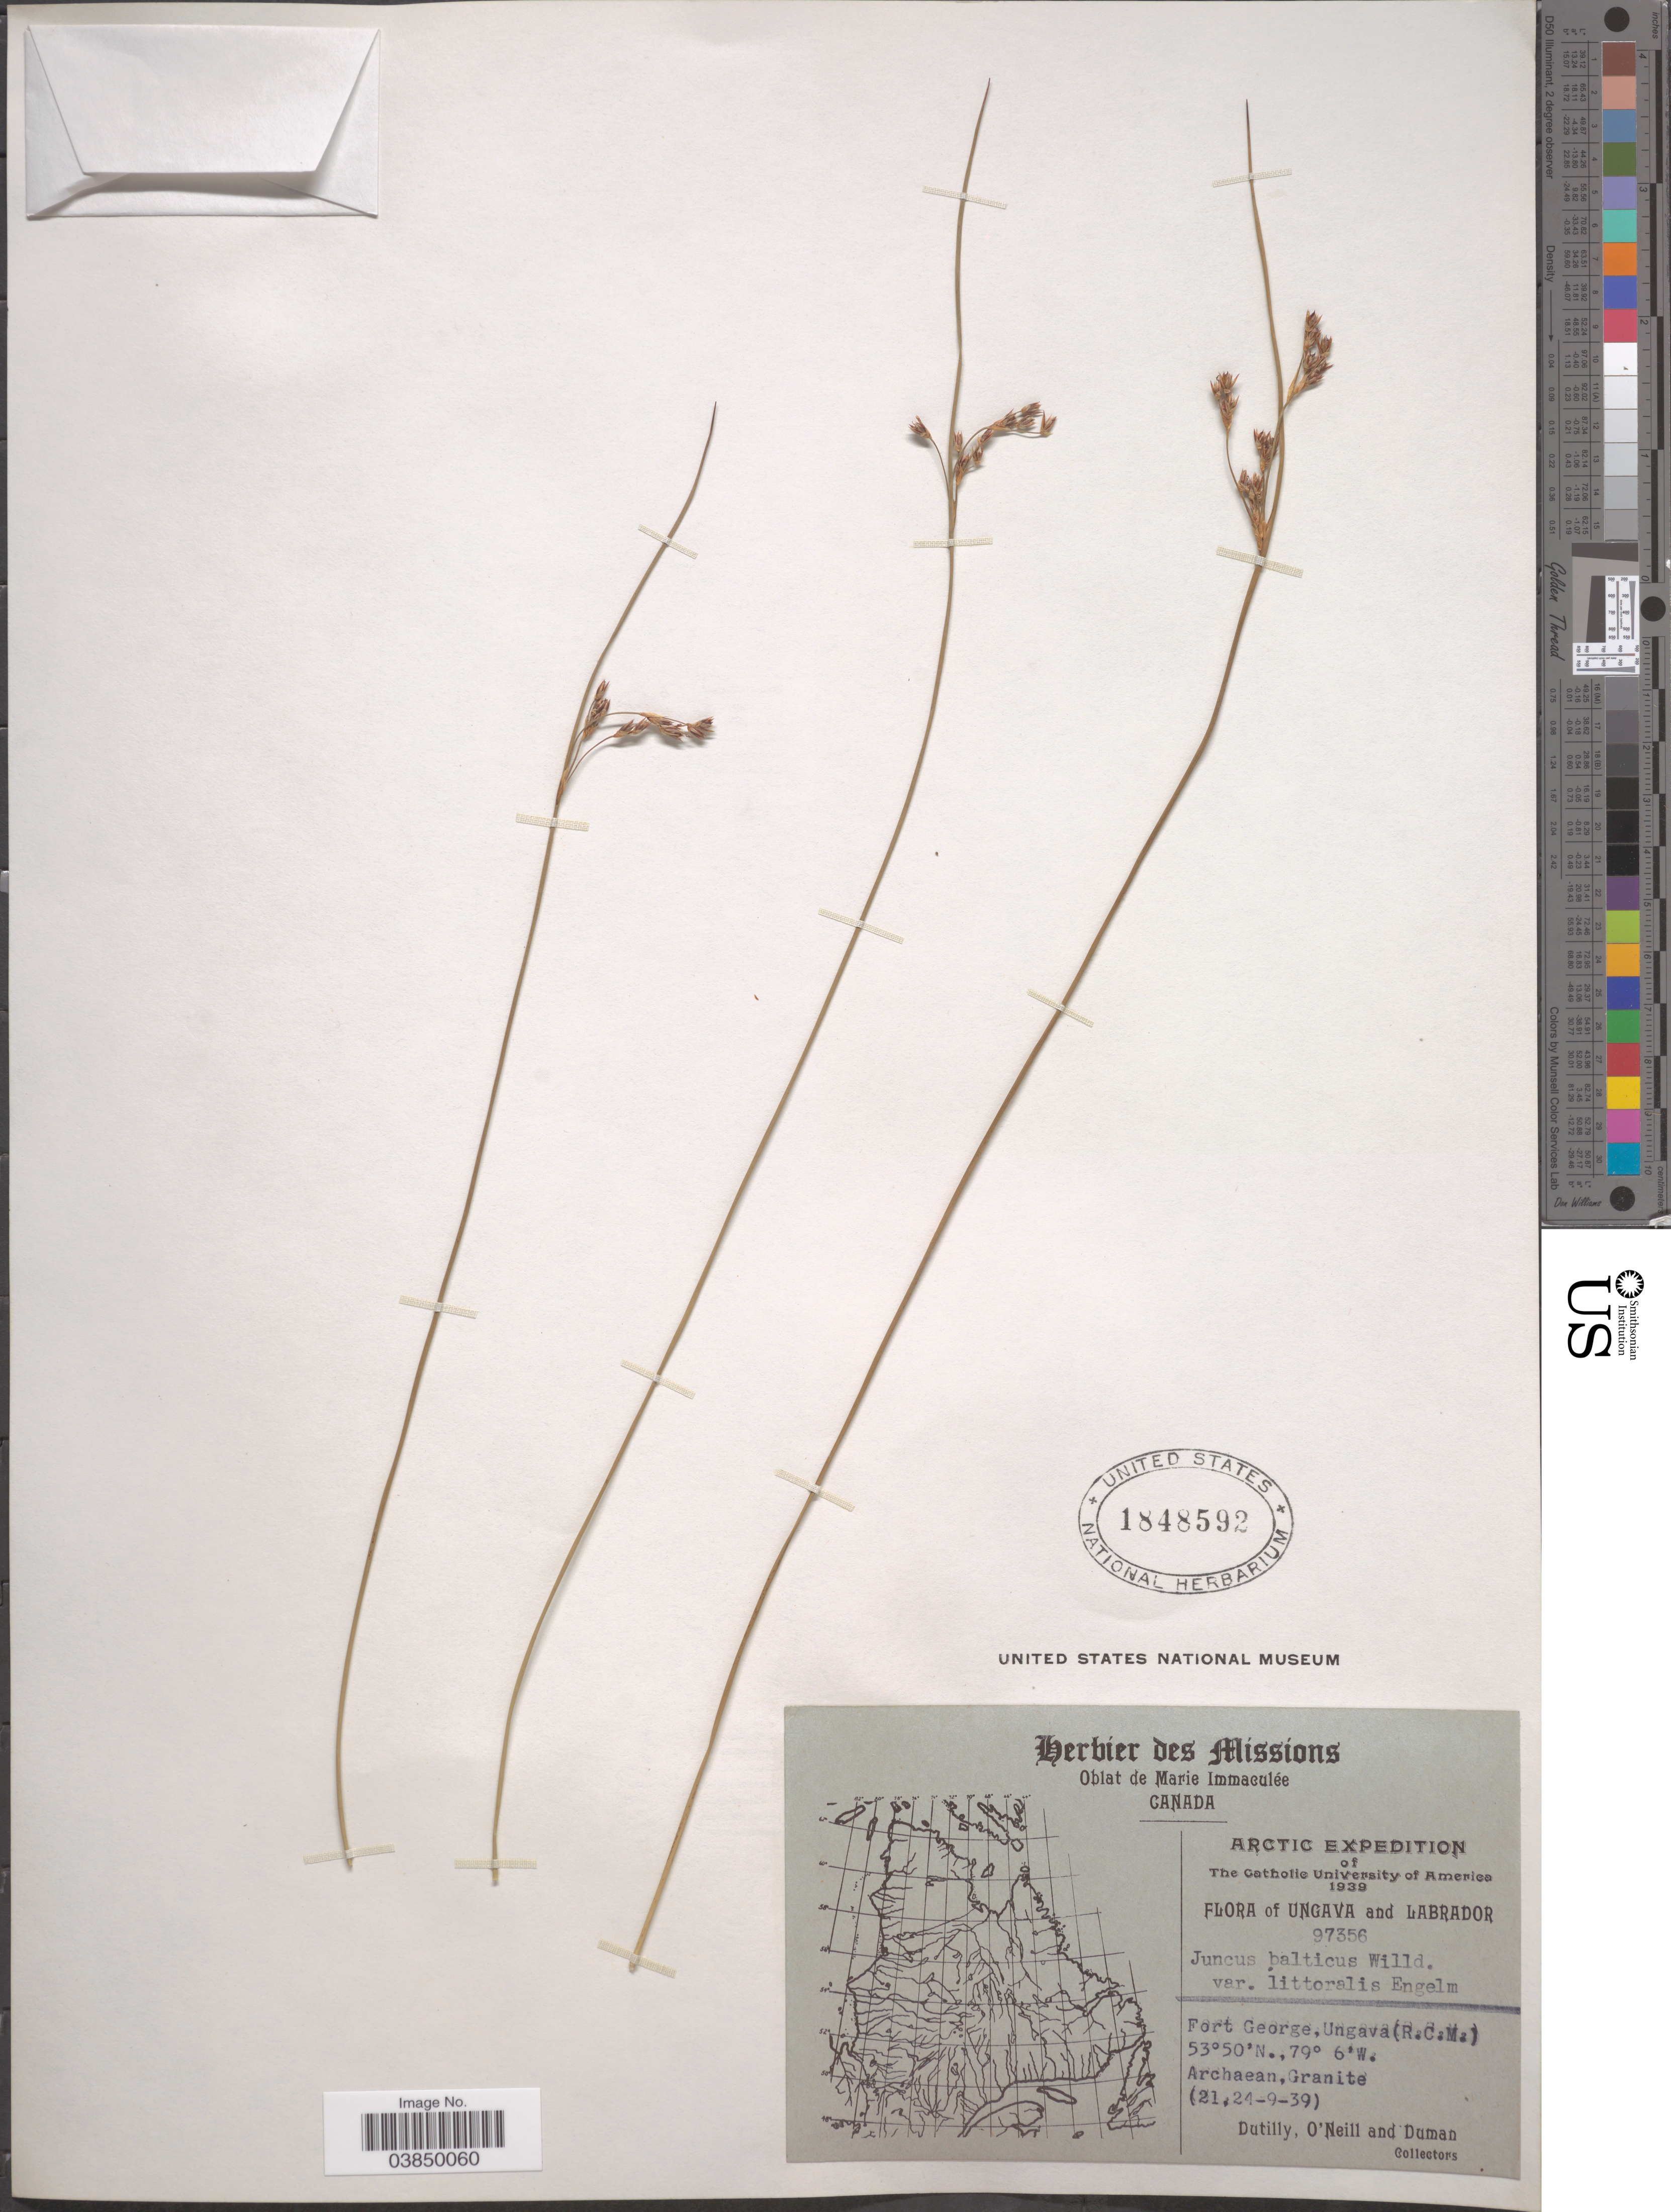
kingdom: Plantae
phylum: Tracheophyta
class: Liliopsida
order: Poales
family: Juncaceae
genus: Juncus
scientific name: Juncus balticus var. littoralis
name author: Engelm.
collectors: -. Dutilly, -. O'Neill & -. Duman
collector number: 97356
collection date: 1939-09-21/1939-09-24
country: Canada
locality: Fort George, Ungava (R.C.M.).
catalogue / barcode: US 1848592